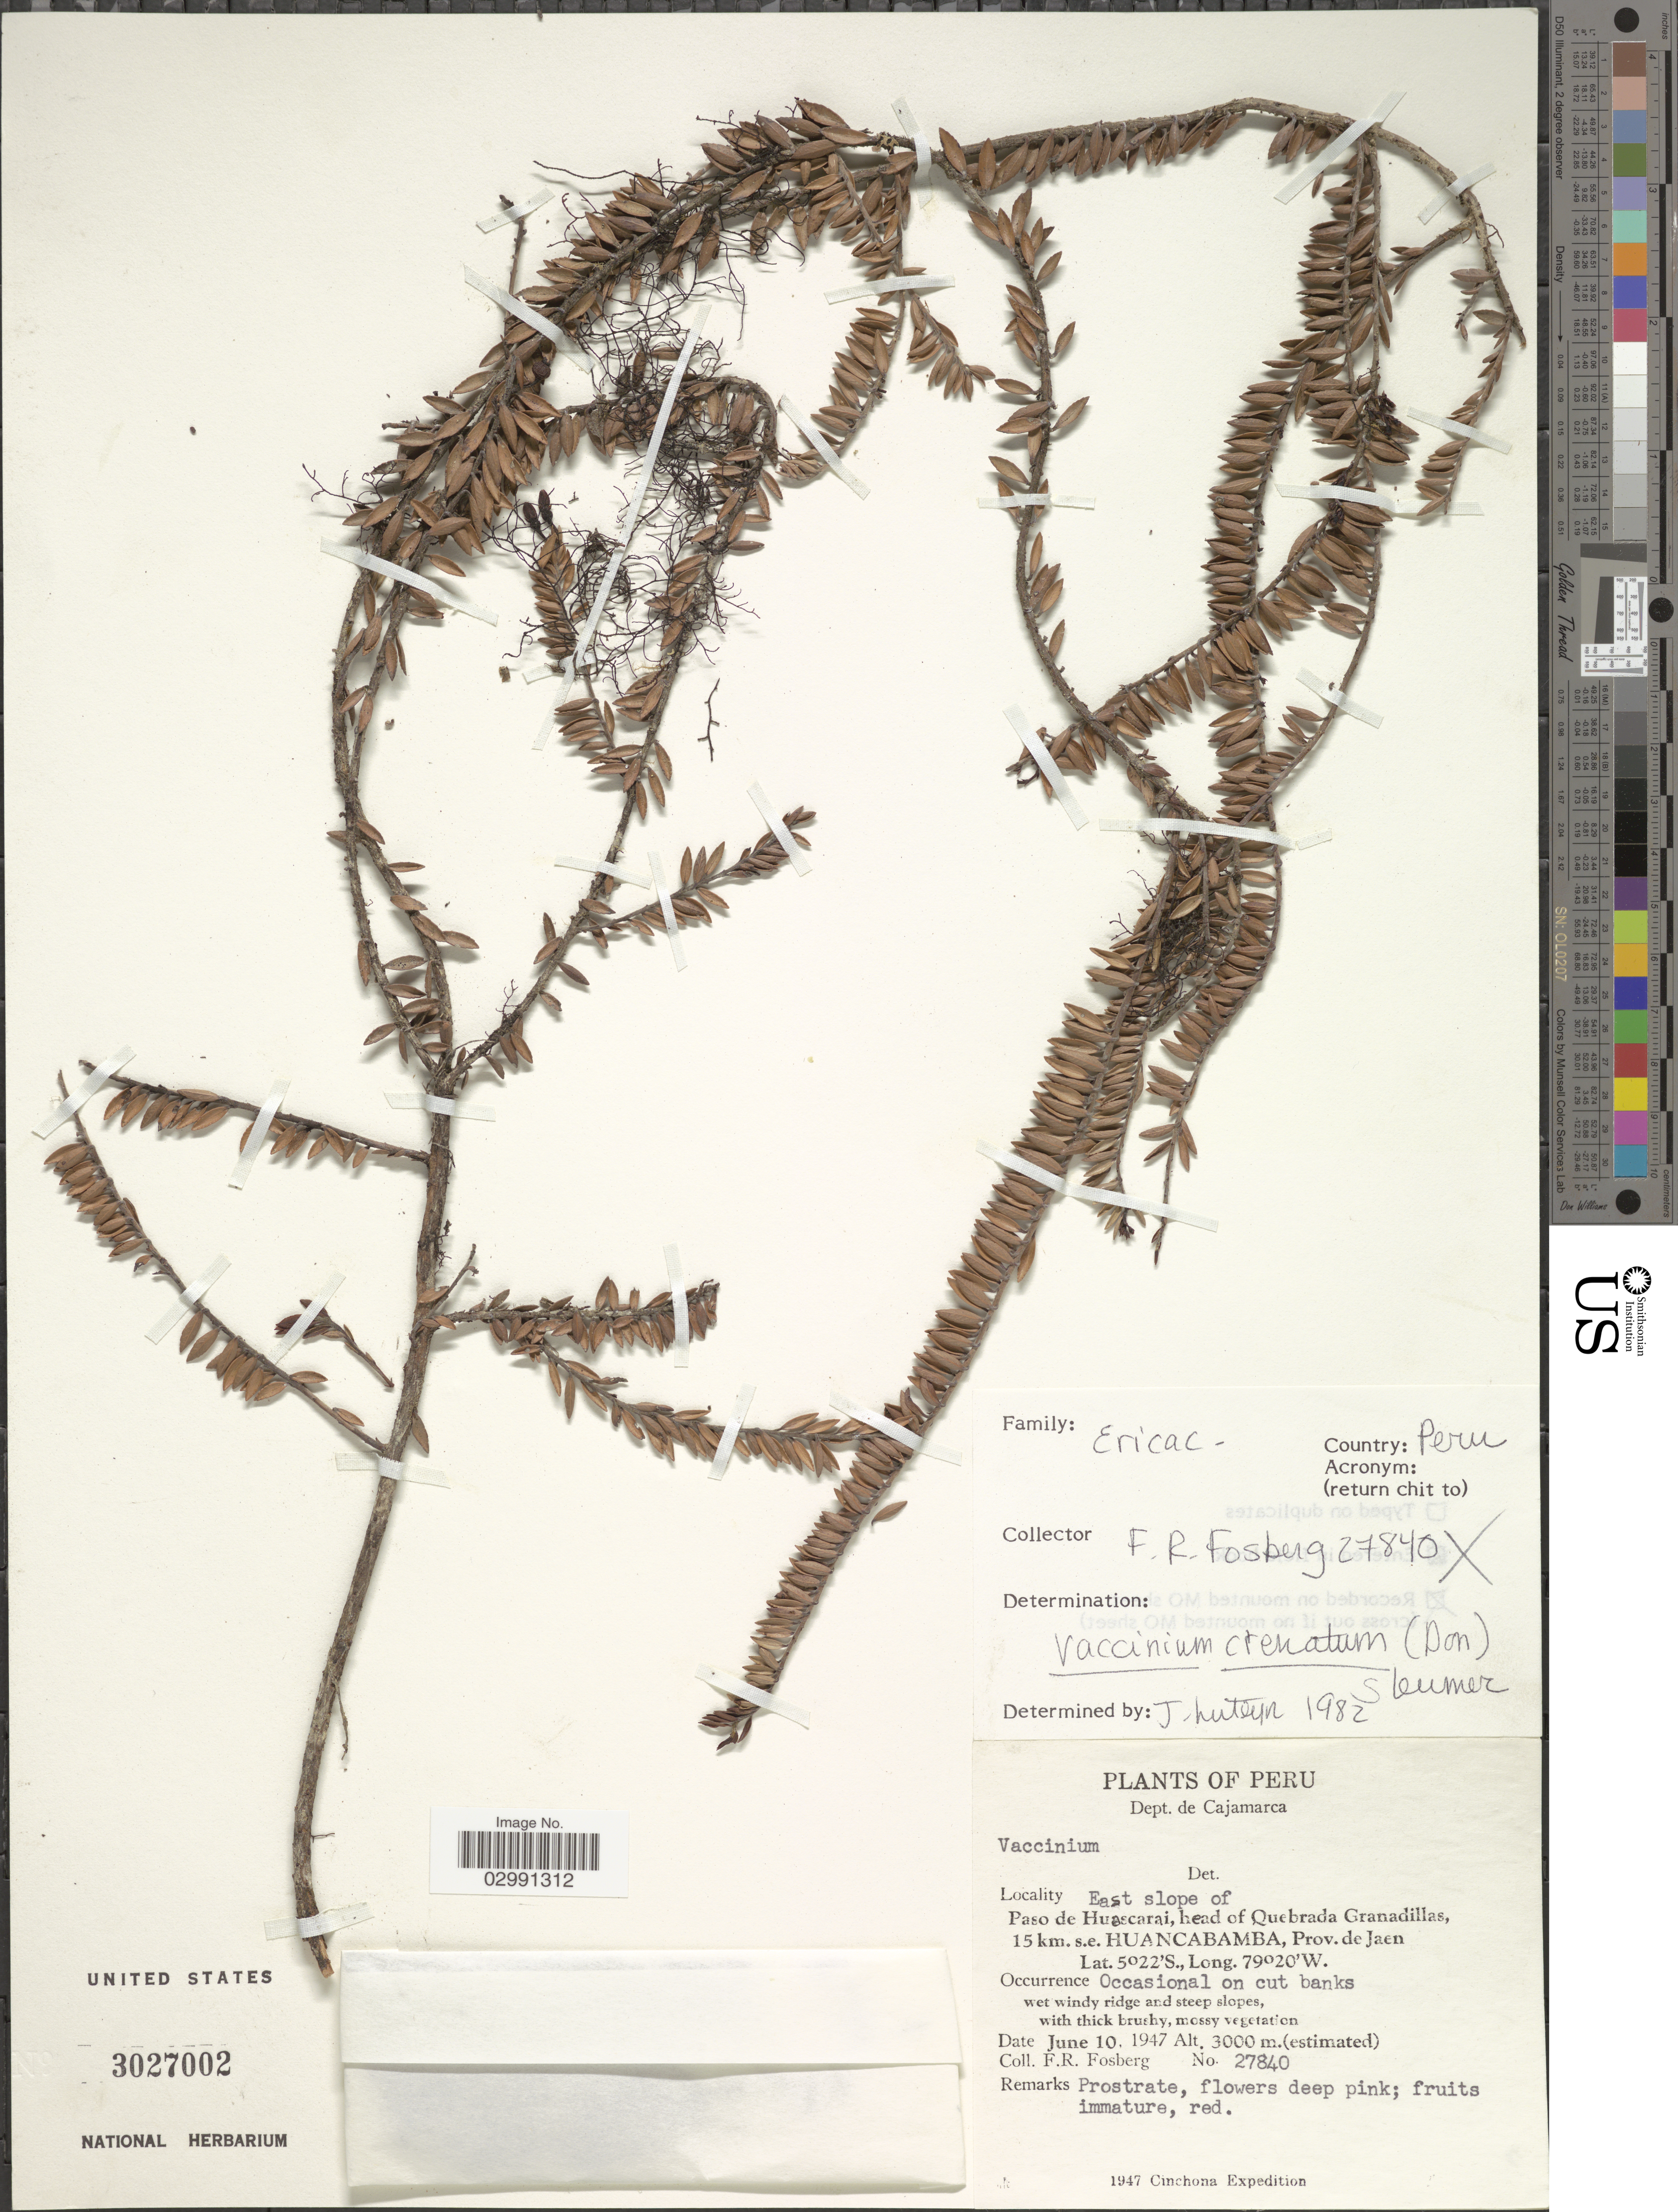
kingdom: Plantae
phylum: Tracheophyta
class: Magnoliopsida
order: Ericales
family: Ericaceae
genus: Vaccinium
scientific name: Vaccinium crenatum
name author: (G. Don) Sleumer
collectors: F. R. Fosberg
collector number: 27840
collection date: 1947-06-10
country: Peru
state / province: Cajamarca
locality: Dept. de Cajamarca. East slope of Paso de Huascarai, head of Quebrada Granadillas, 15 km. s. e. Huancabamba, Prov. de Jaen.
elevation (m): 3000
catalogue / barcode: US 3027002